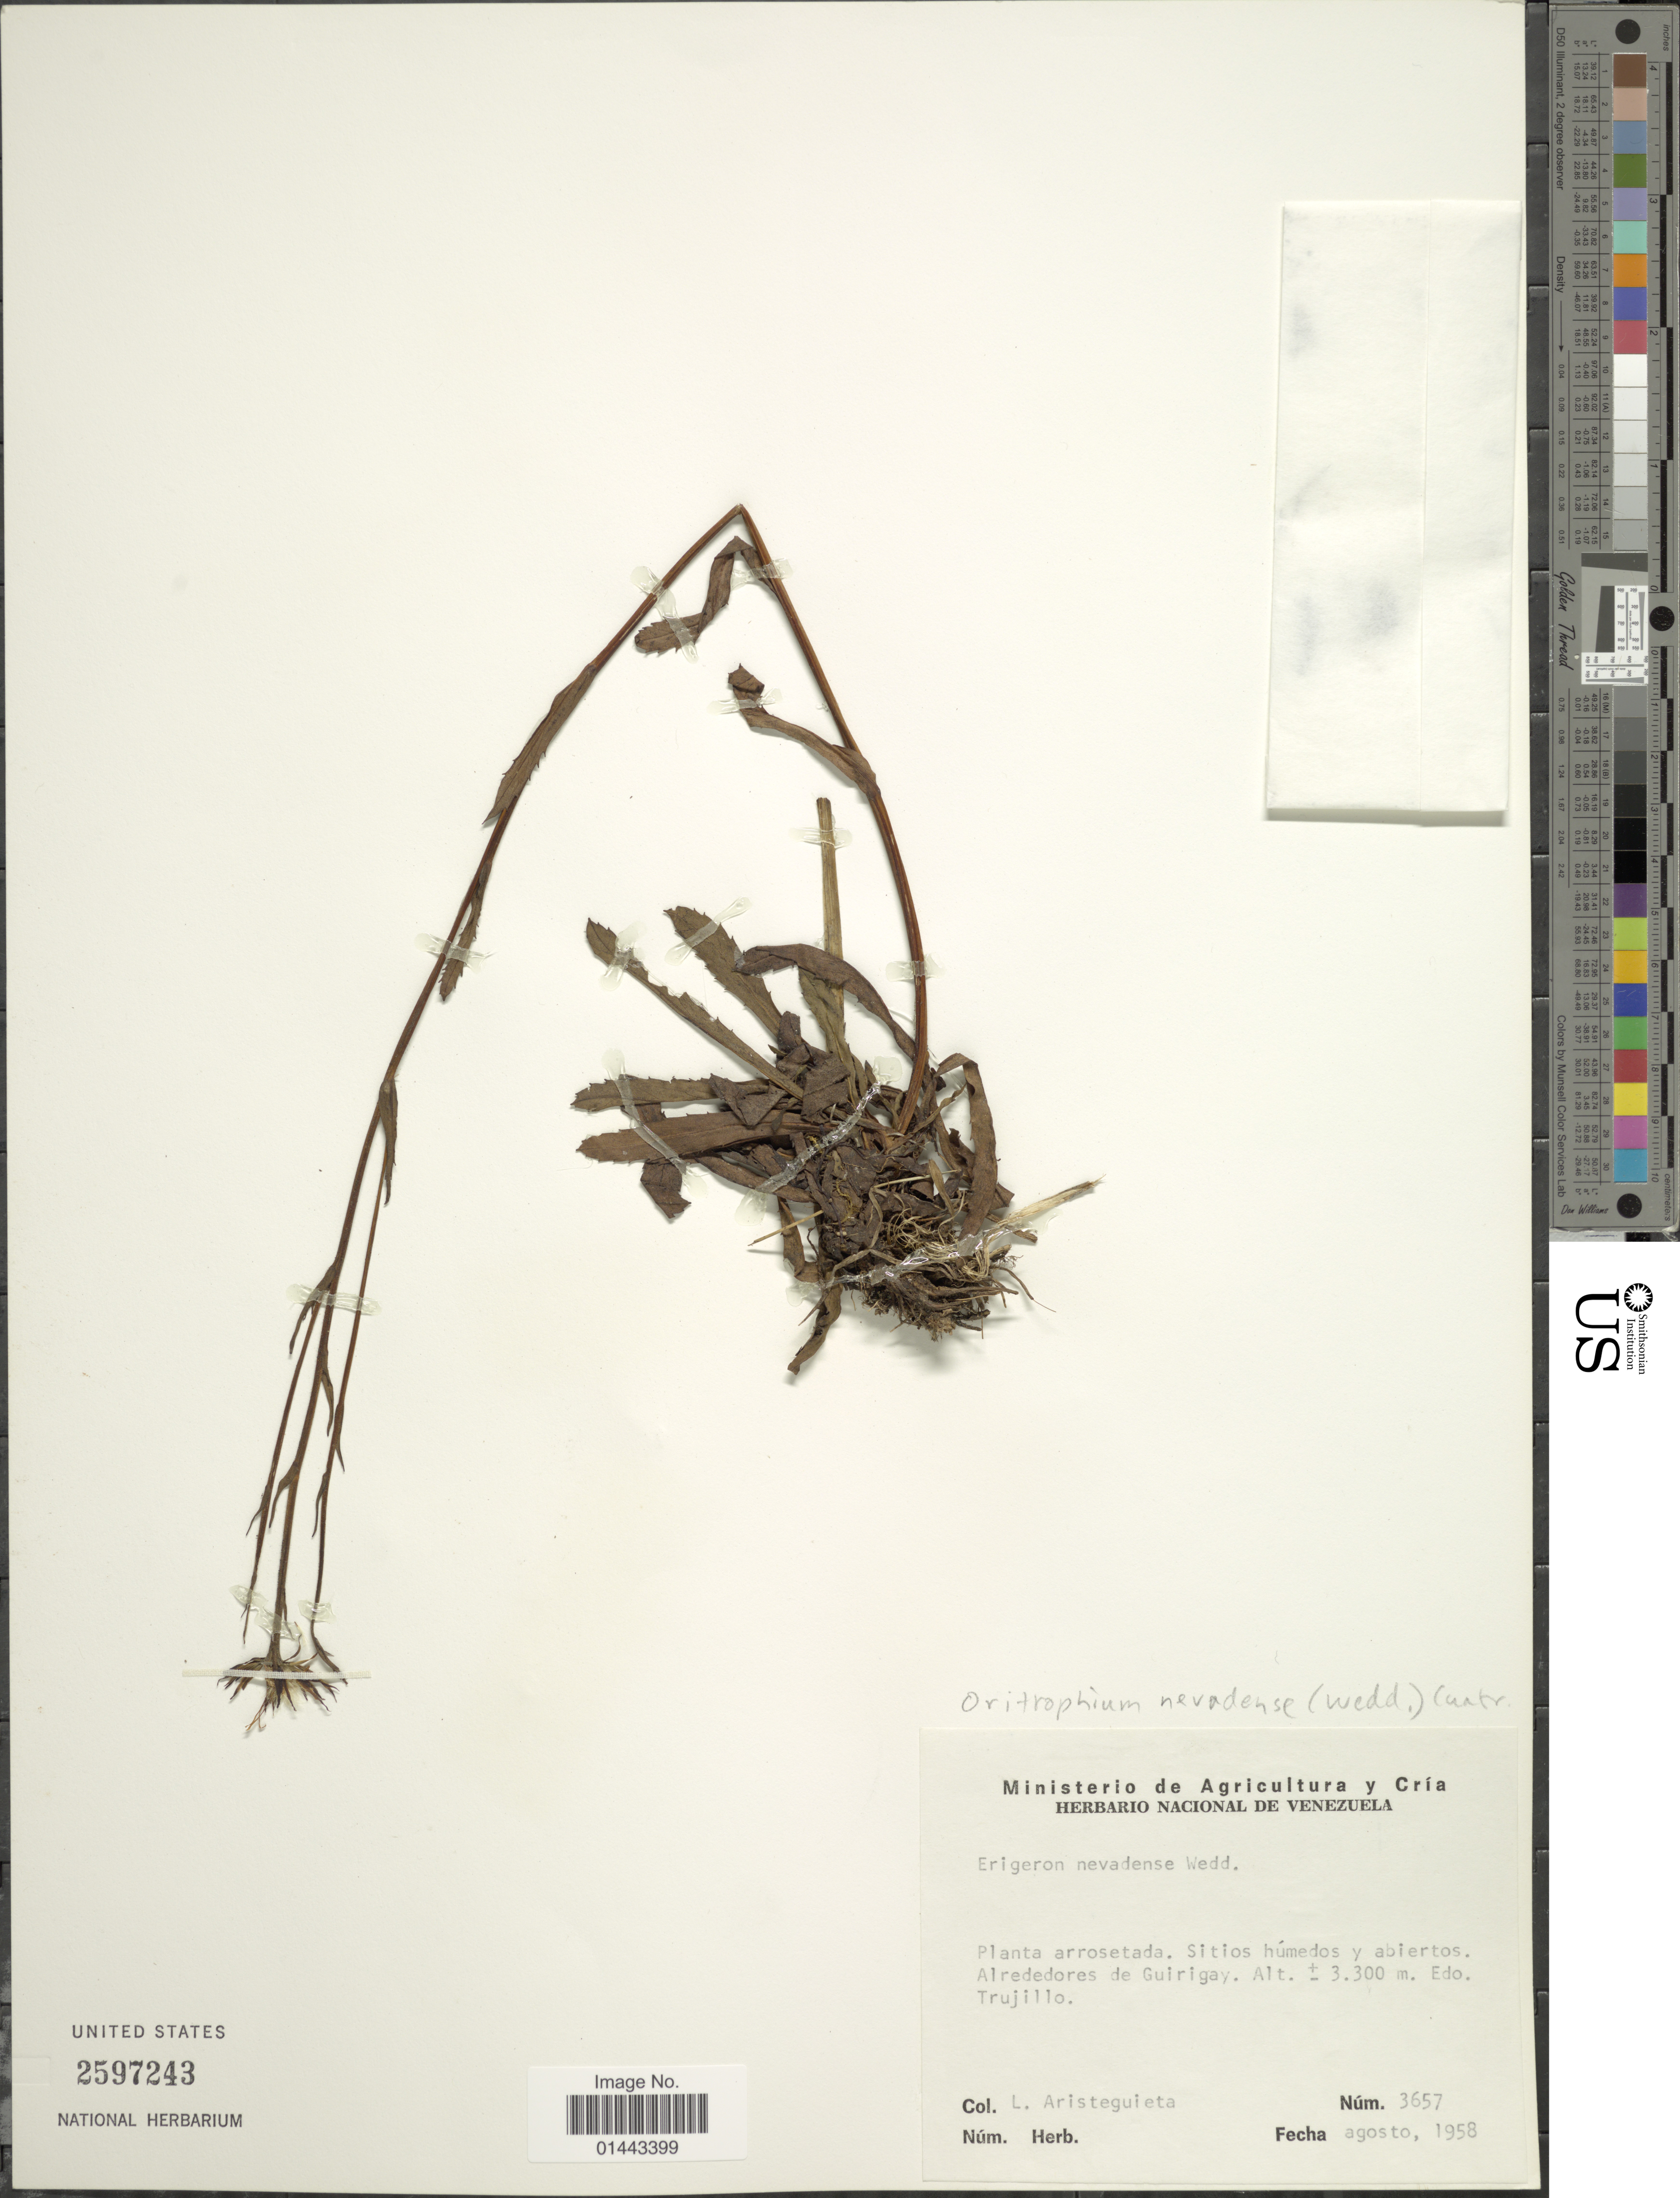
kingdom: Plantae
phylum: Tracheophyta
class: Magnoliopsida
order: Asterales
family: Asteraceae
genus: Oritrophium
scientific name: Oritrophium nevadense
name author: (Wedd.) Cuatrec.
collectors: L. Aristeguieta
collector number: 3657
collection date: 1958-08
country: Venezuela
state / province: Trujillo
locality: Alrededores de Guirigay.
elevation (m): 3300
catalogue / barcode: US 2597243